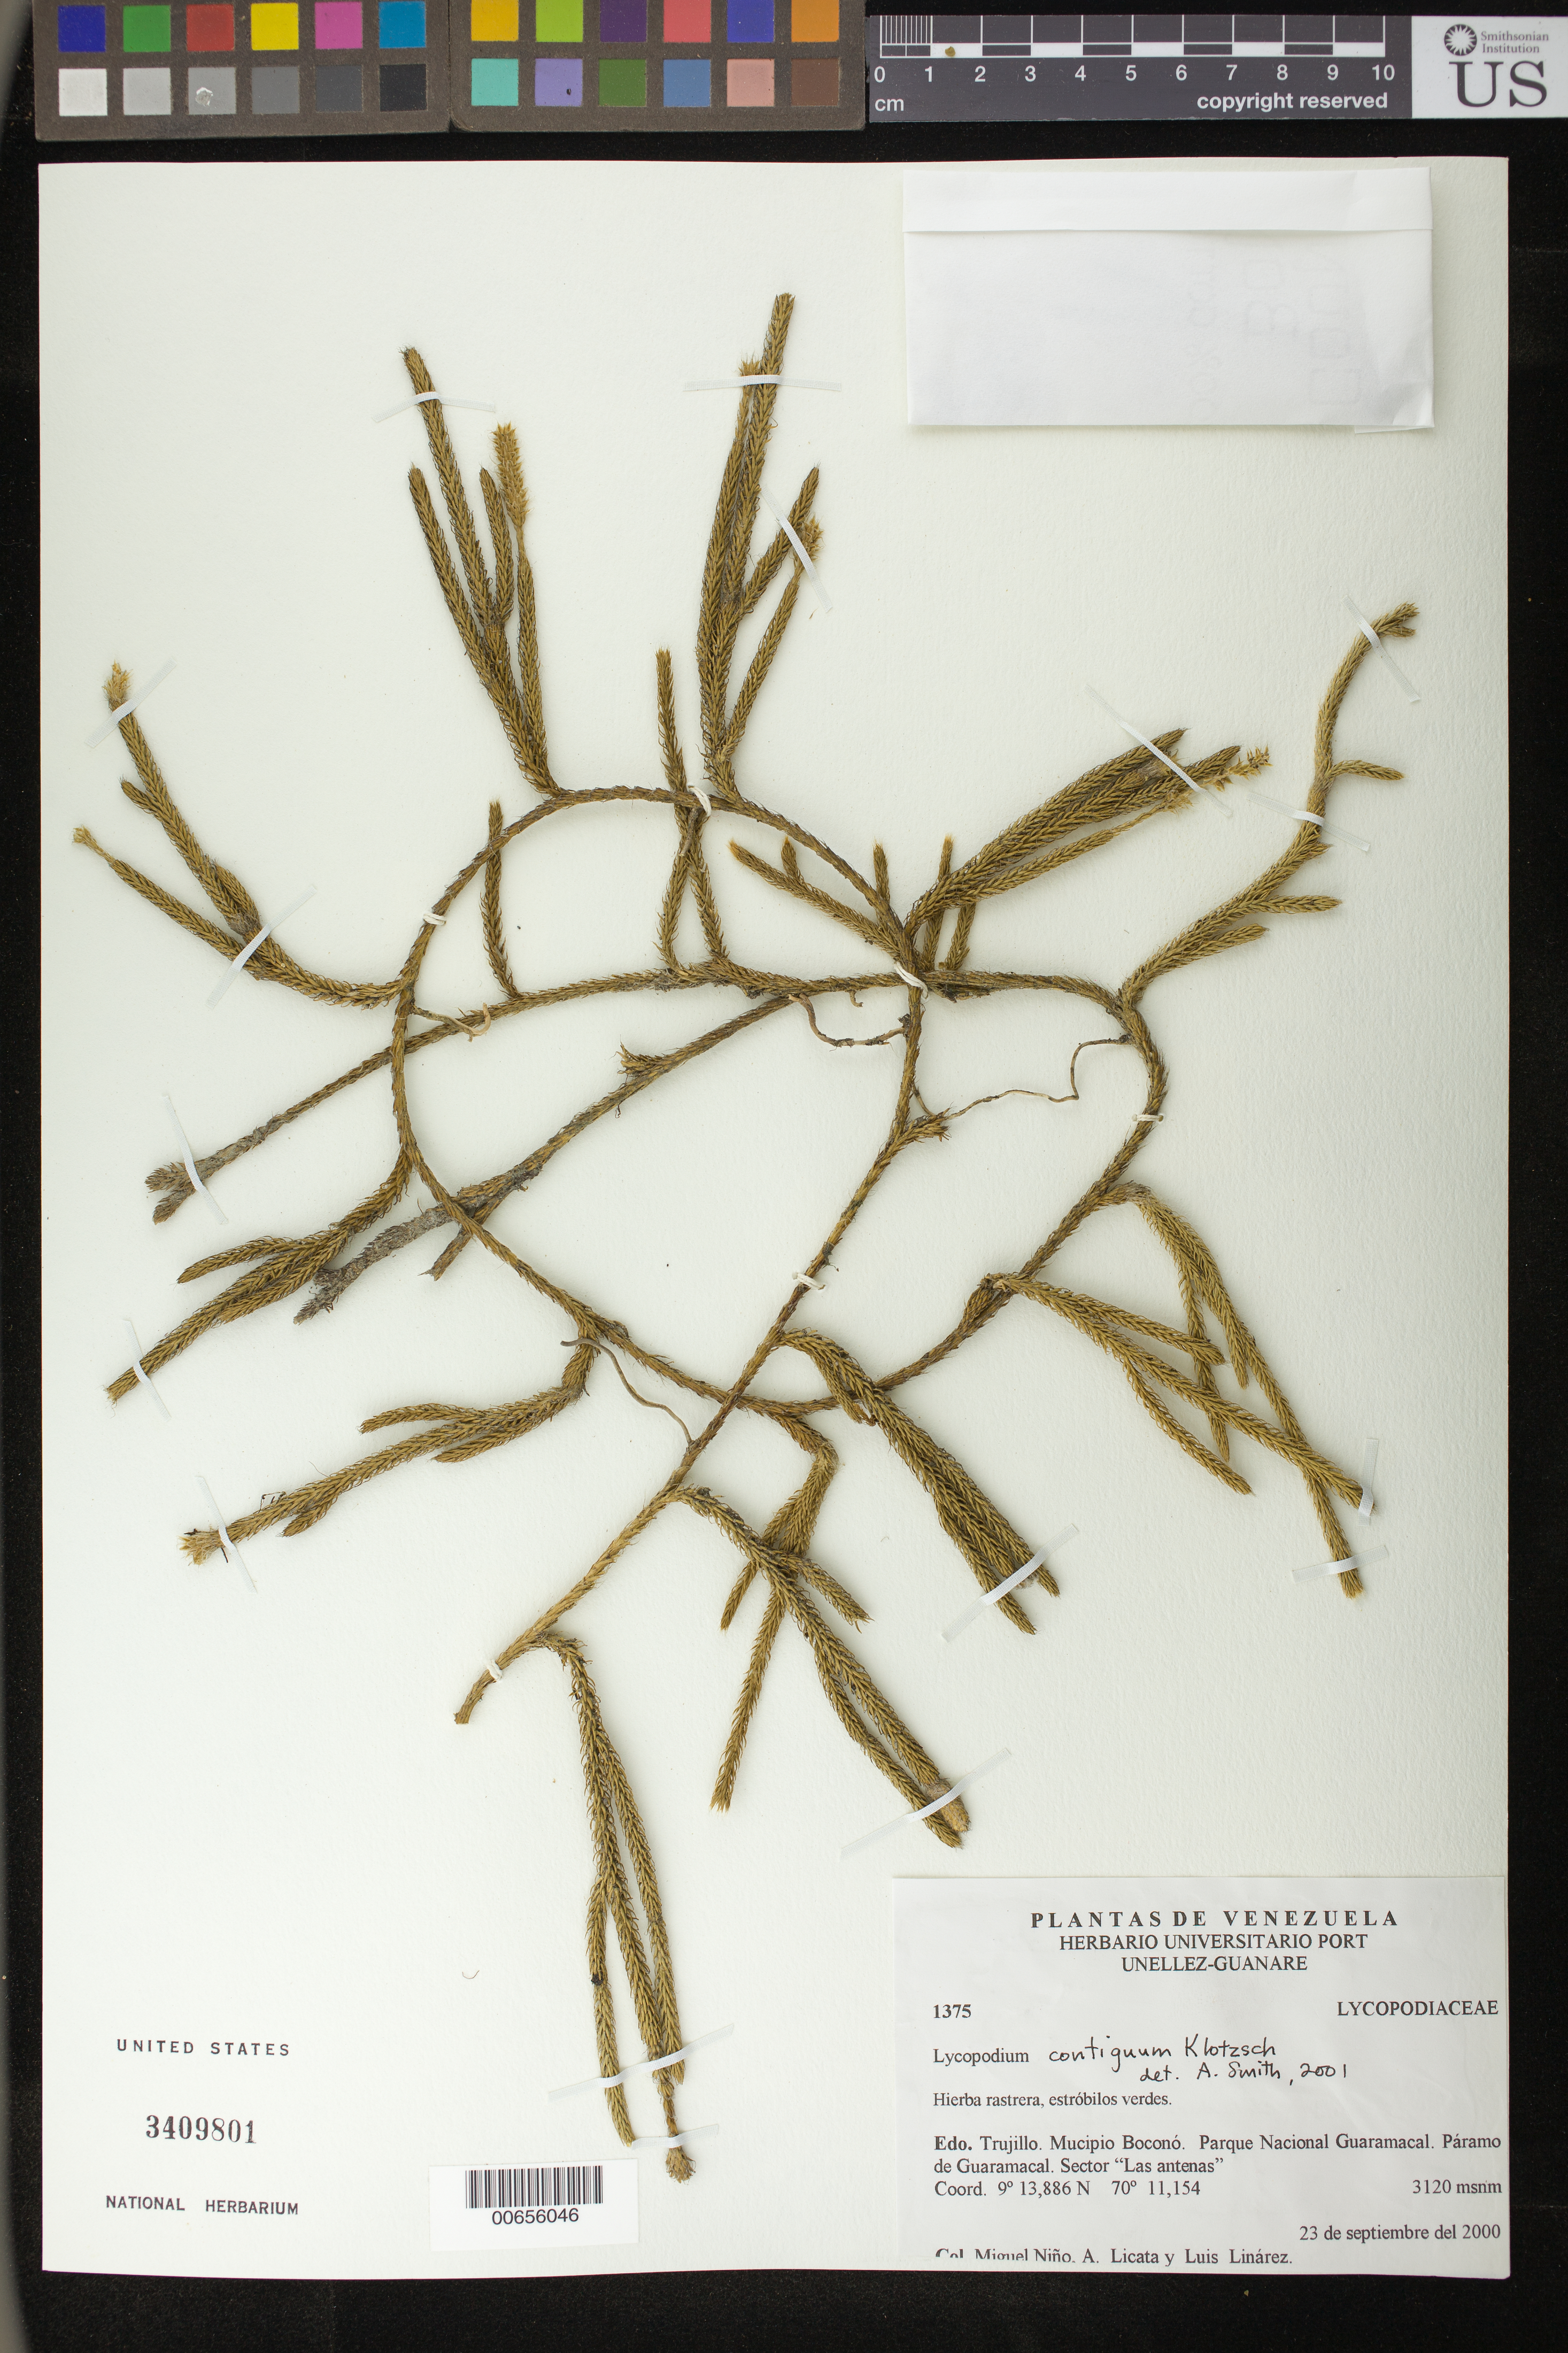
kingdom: Plantae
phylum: Tracheophyta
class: Lycopodiopsida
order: Lycopodiales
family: Lycopodiaceae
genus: Lycopodium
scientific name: Lycopodium clavatum subsp. contiguum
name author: (Klotzsch) B. Øllg.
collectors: S. M. Niño, A. Licata & L. Linárez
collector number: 1375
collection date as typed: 23 Sep 2000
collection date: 2000-09-23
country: Venezuela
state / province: Trujillo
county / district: Boconó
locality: Parque Nacional Guaramacal, Páramo de Guaramacal, sector "Las antenas"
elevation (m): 3120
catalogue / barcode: US 3409801